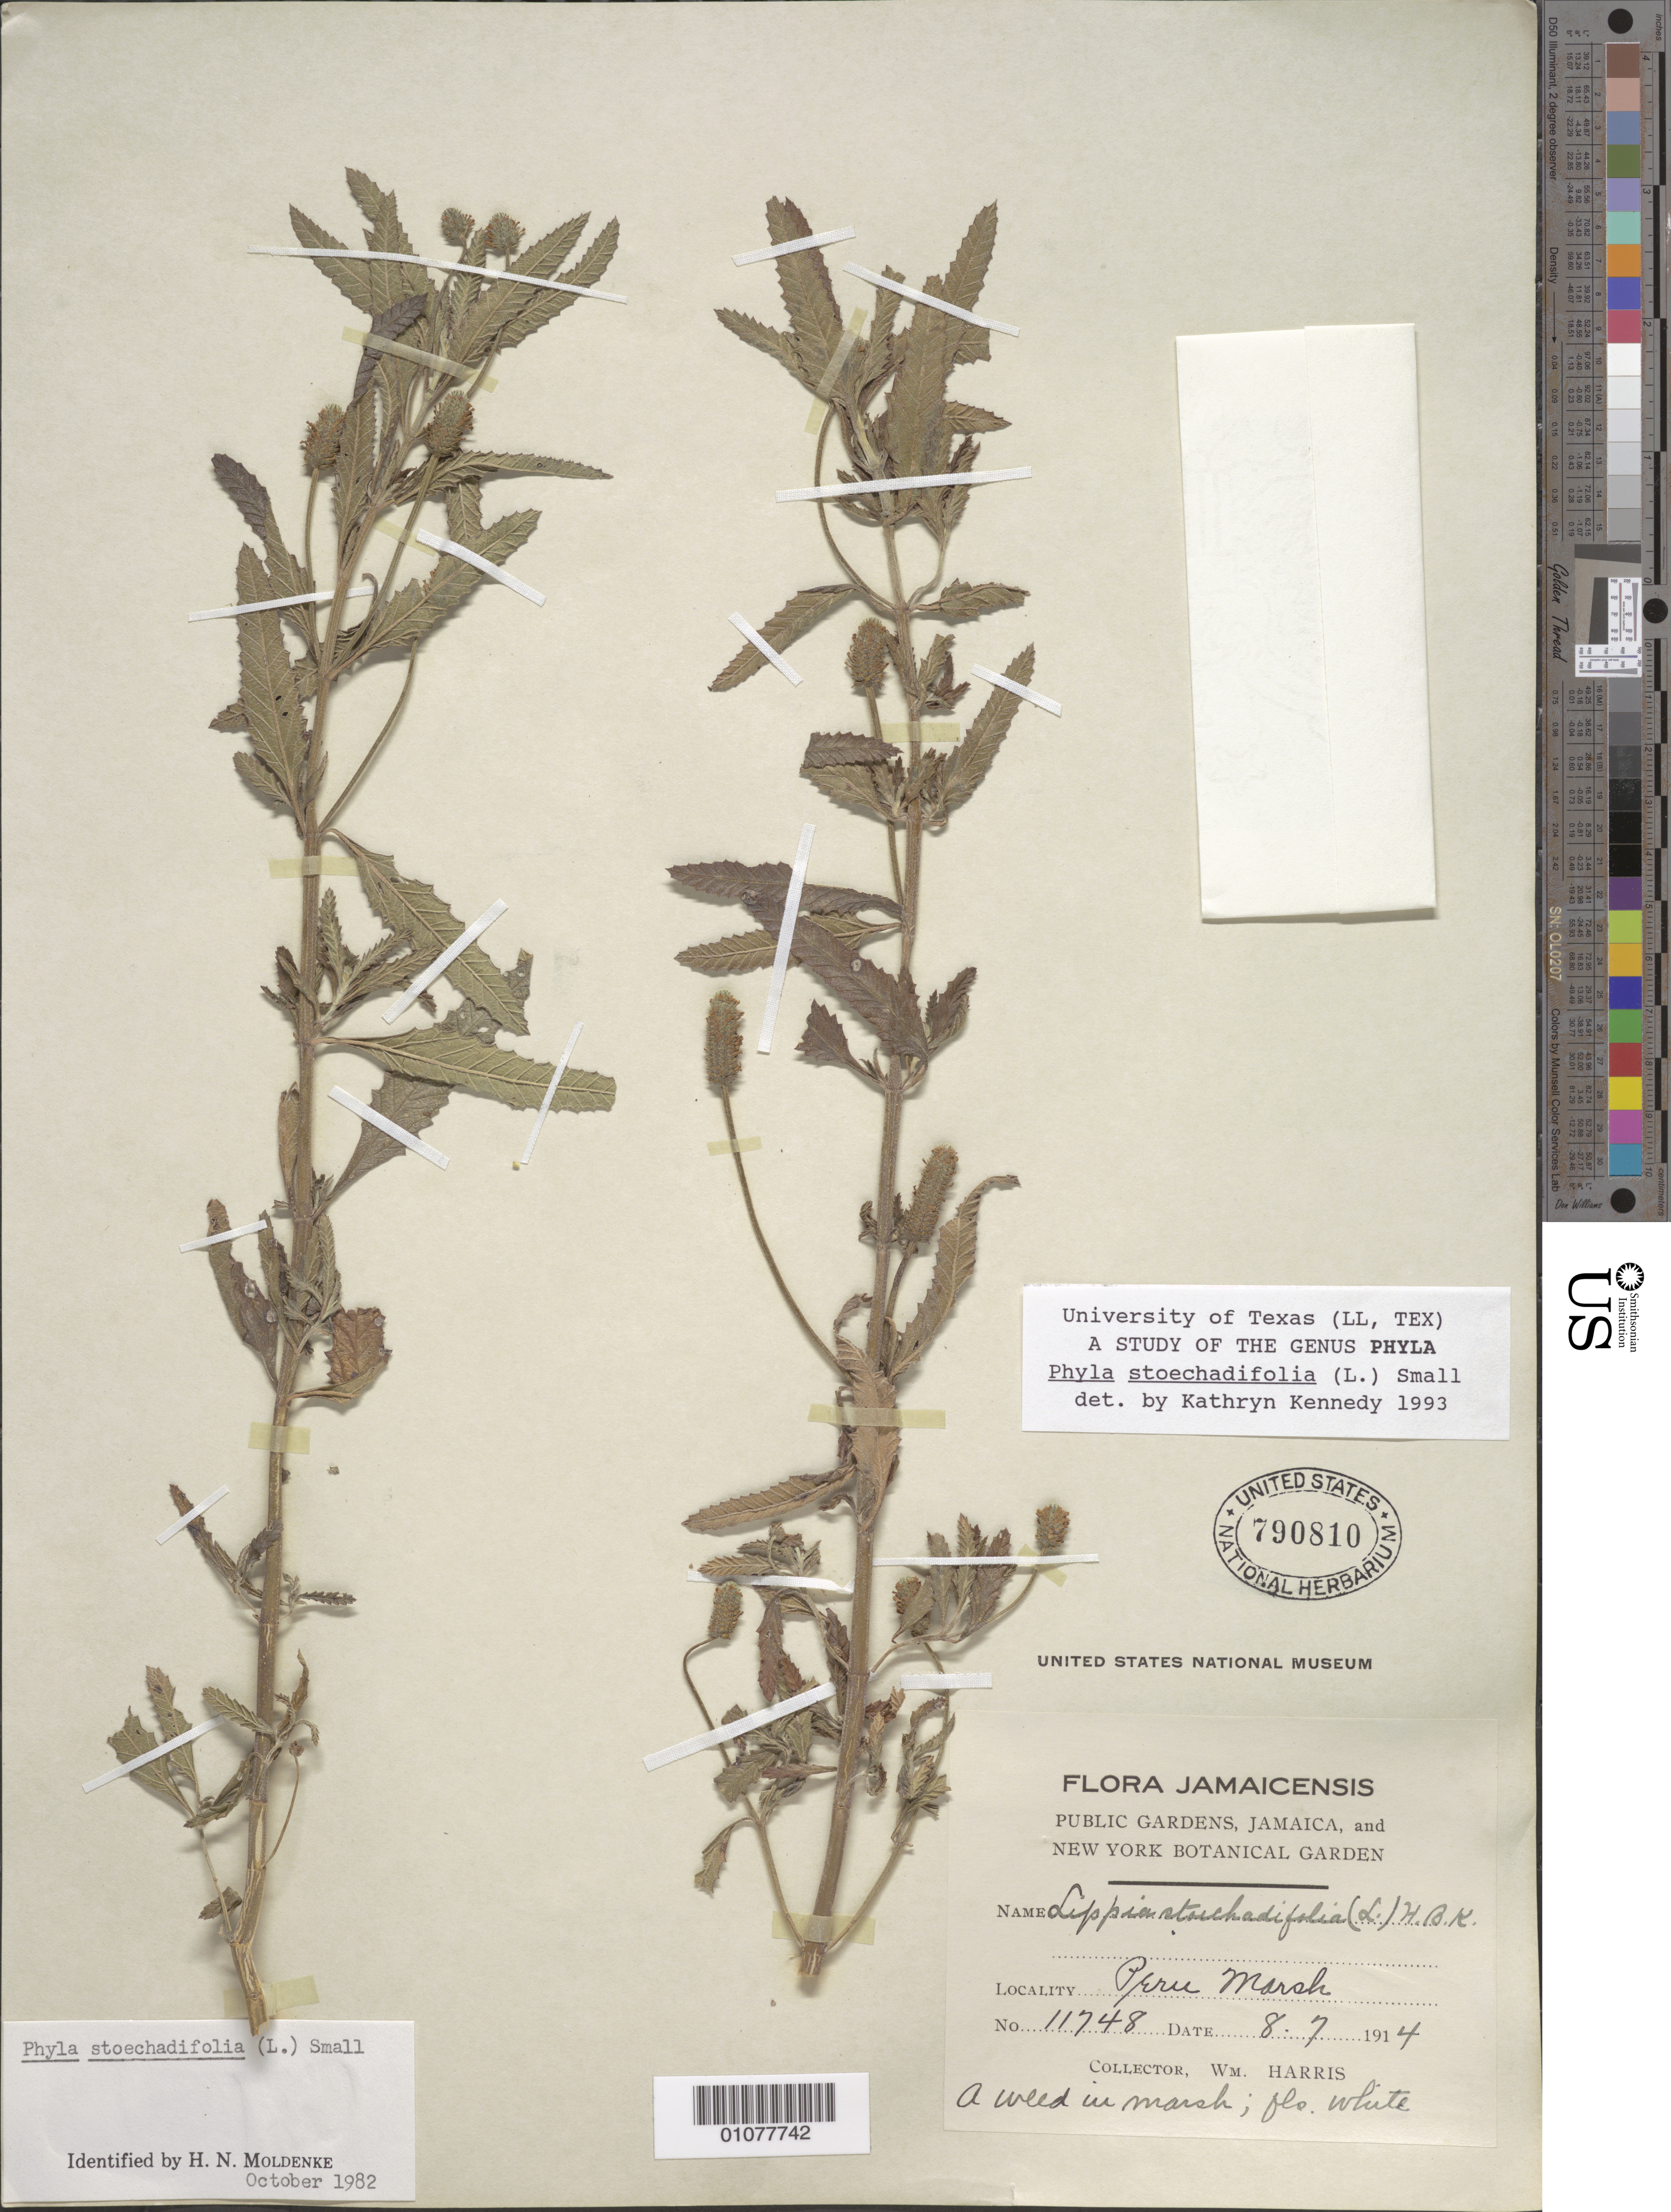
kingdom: Plantae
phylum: Tracheophyta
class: Magnoliopsida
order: Lamiales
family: Verbenaceae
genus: Phyla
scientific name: Phyla stoechadifolia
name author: (L.) Small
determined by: Kennedy, K.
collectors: W. H. Harris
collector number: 11748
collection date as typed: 07 Aug 1914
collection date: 1914-08-07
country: Jamaica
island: Jamaica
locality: Peru Marsh.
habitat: A weed in marsh.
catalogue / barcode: US 790810